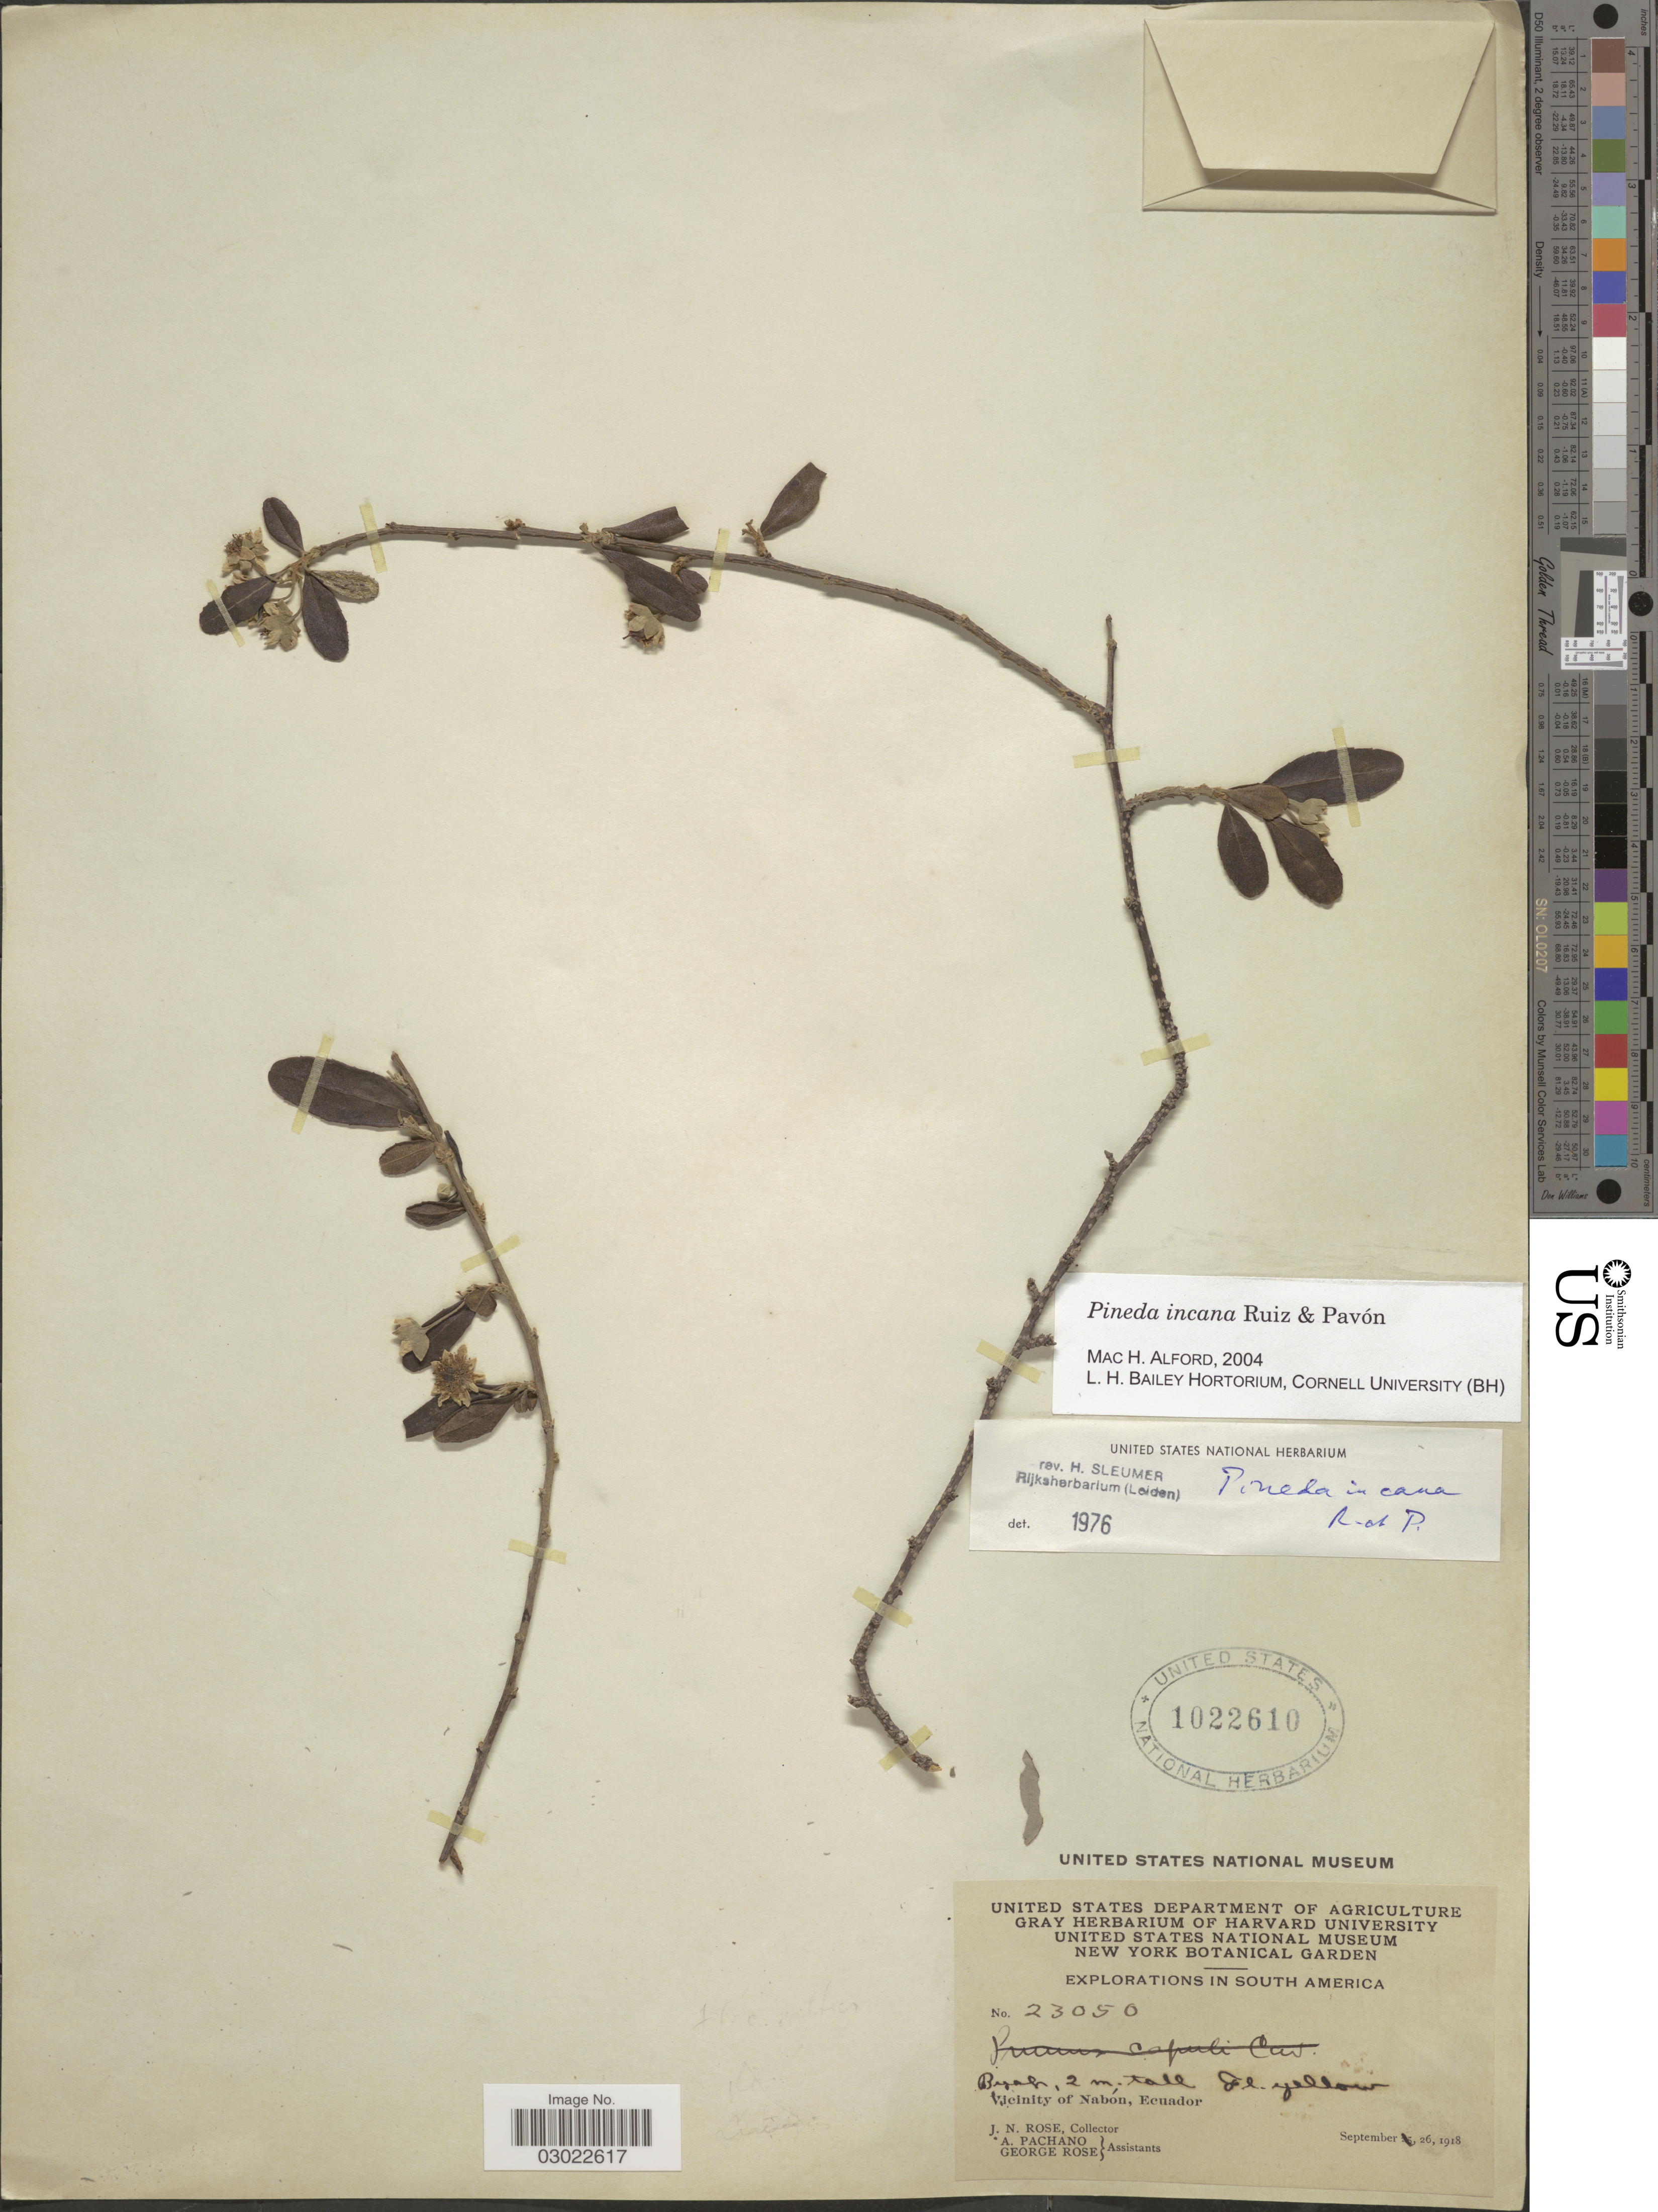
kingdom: Plantae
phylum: Tracheophyta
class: Magnoliopsida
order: Malpighiales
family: Salicaceae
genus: Pineda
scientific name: Pineda incana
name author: Ruiz & Pav.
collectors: J. N. Rose, A. Pachano & G. Rose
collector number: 23050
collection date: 1918-01-26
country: Ecuador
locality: Vicinity of Nabon.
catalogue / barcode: US 1022610